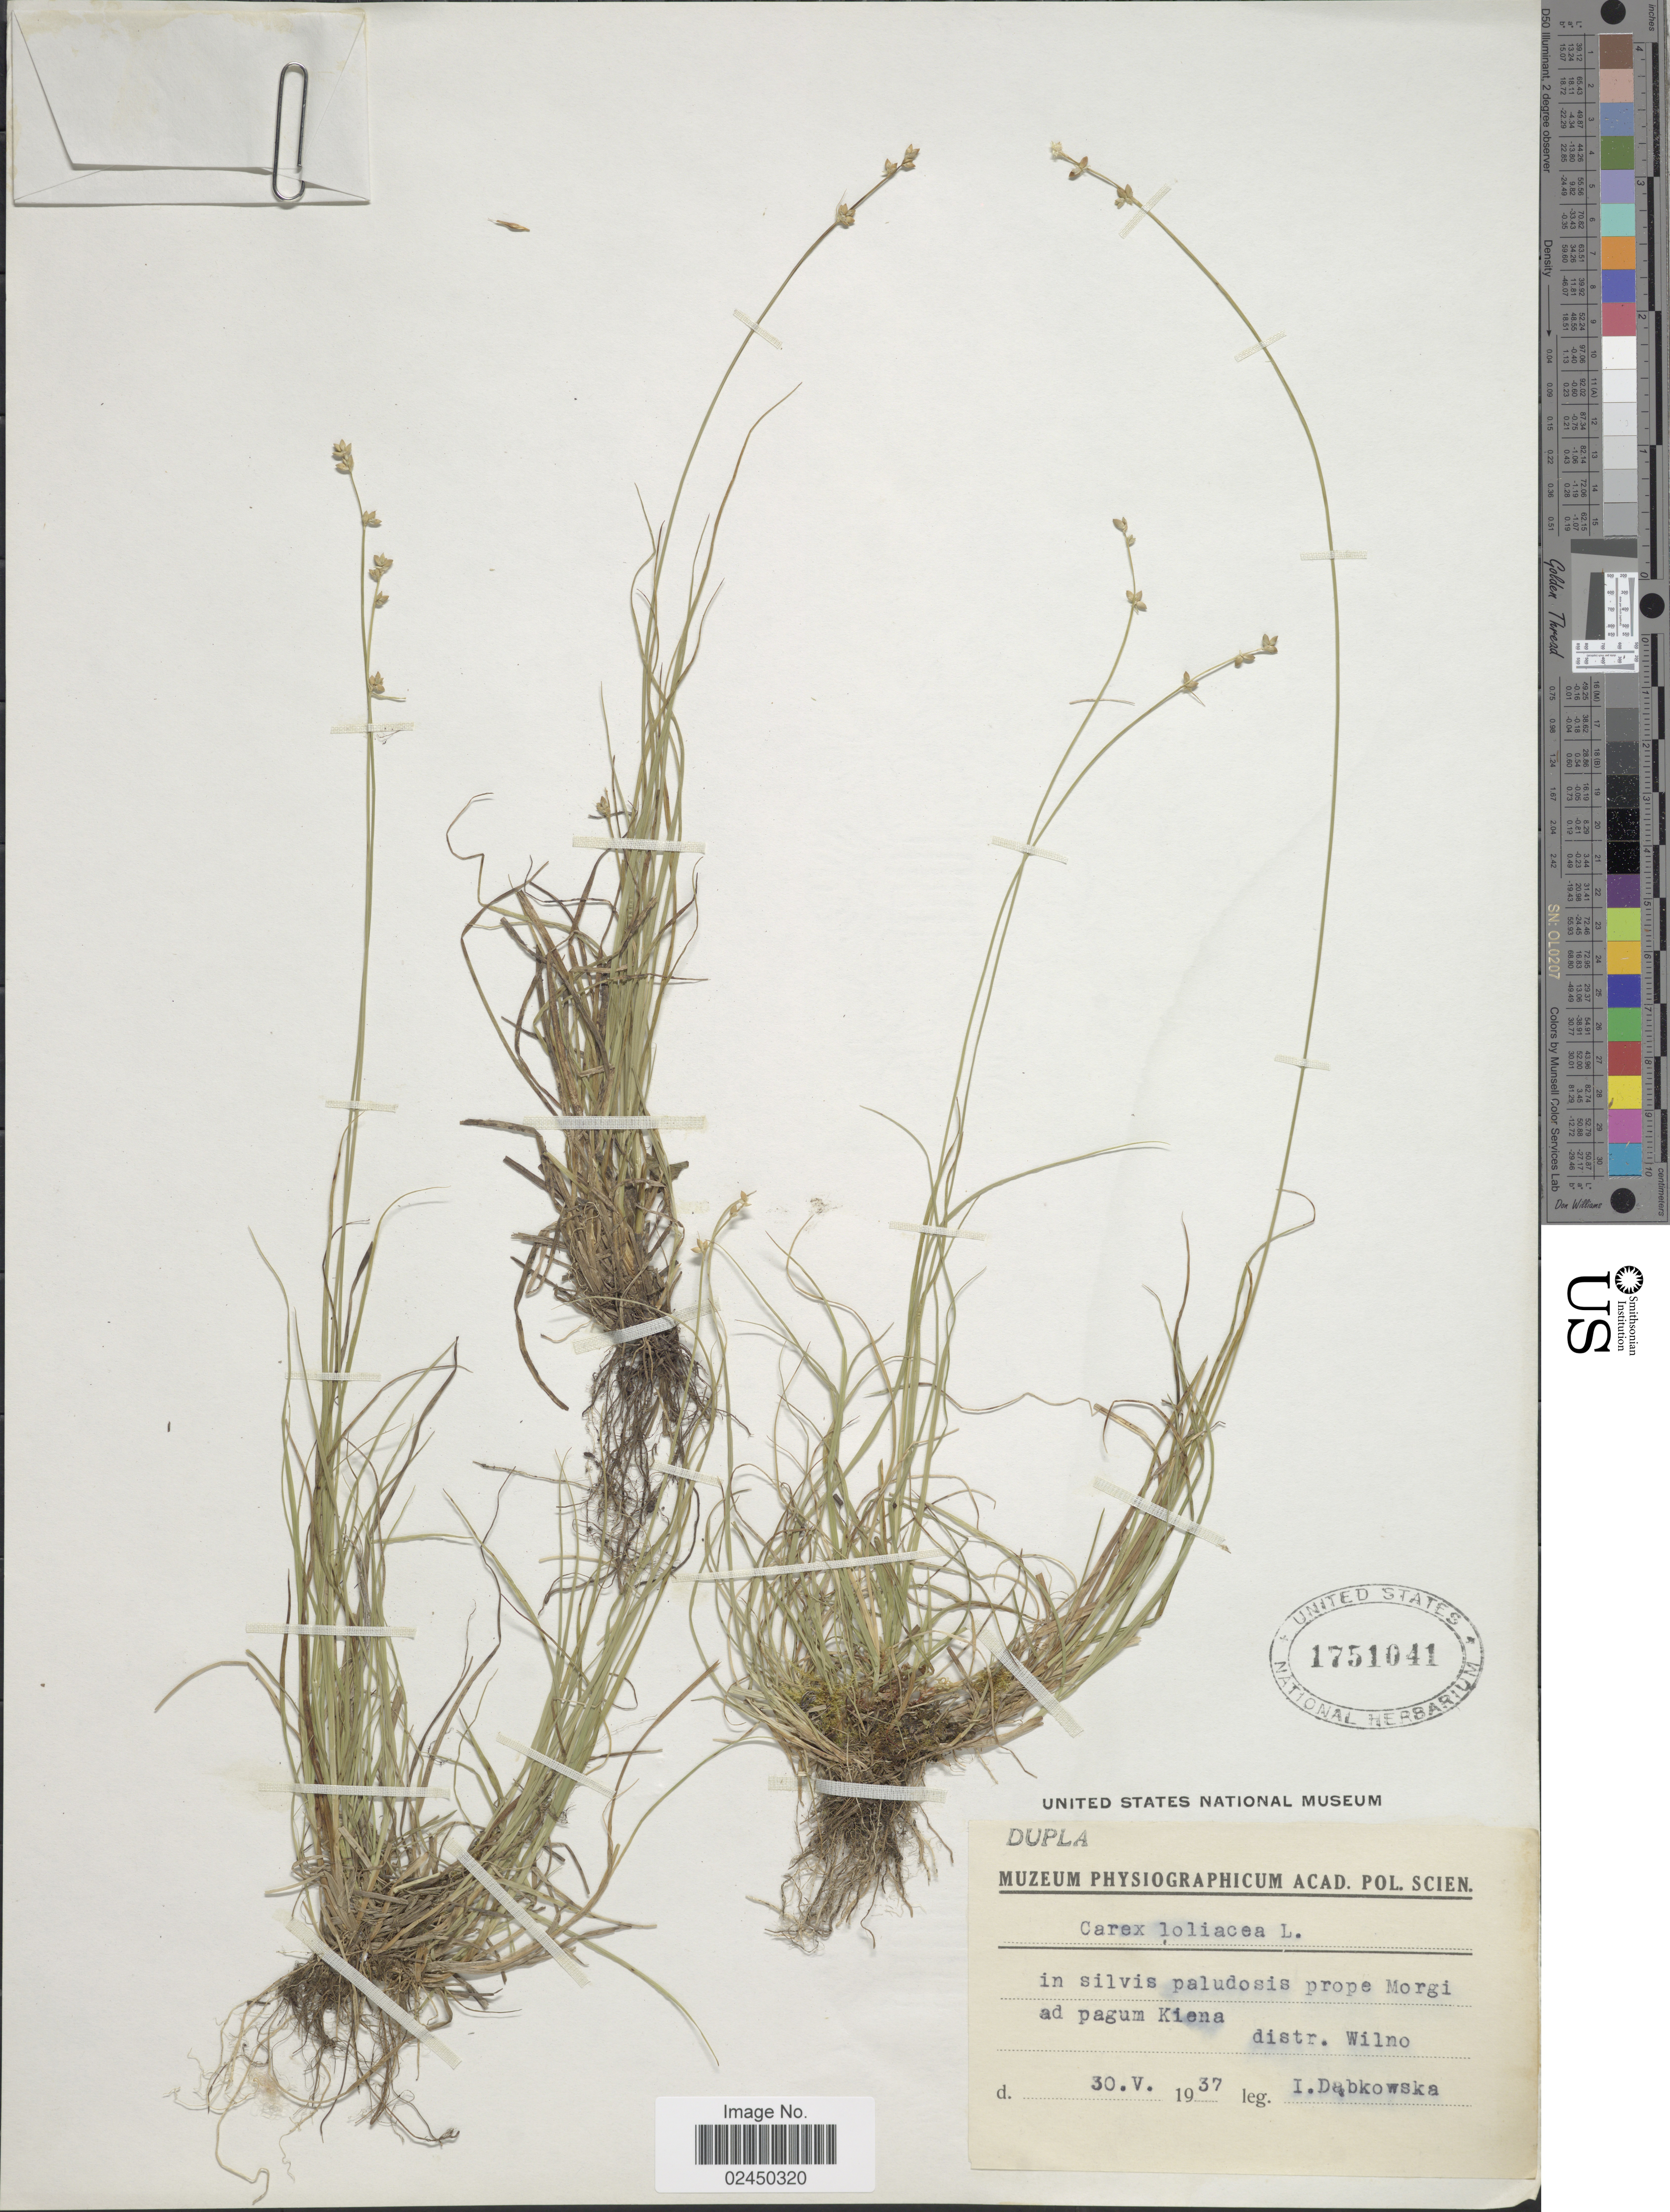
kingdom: Plantae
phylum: Tracheophyta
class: Liliopsida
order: Poales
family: Cyperaceae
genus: Carex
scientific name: Carex loliacea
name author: L.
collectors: I. Dabkowska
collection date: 1937-05-30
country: Poland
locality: In silvis paludosis prope Morgi ad pagum Kiena, distr. Wilno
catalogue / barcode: US 1751041